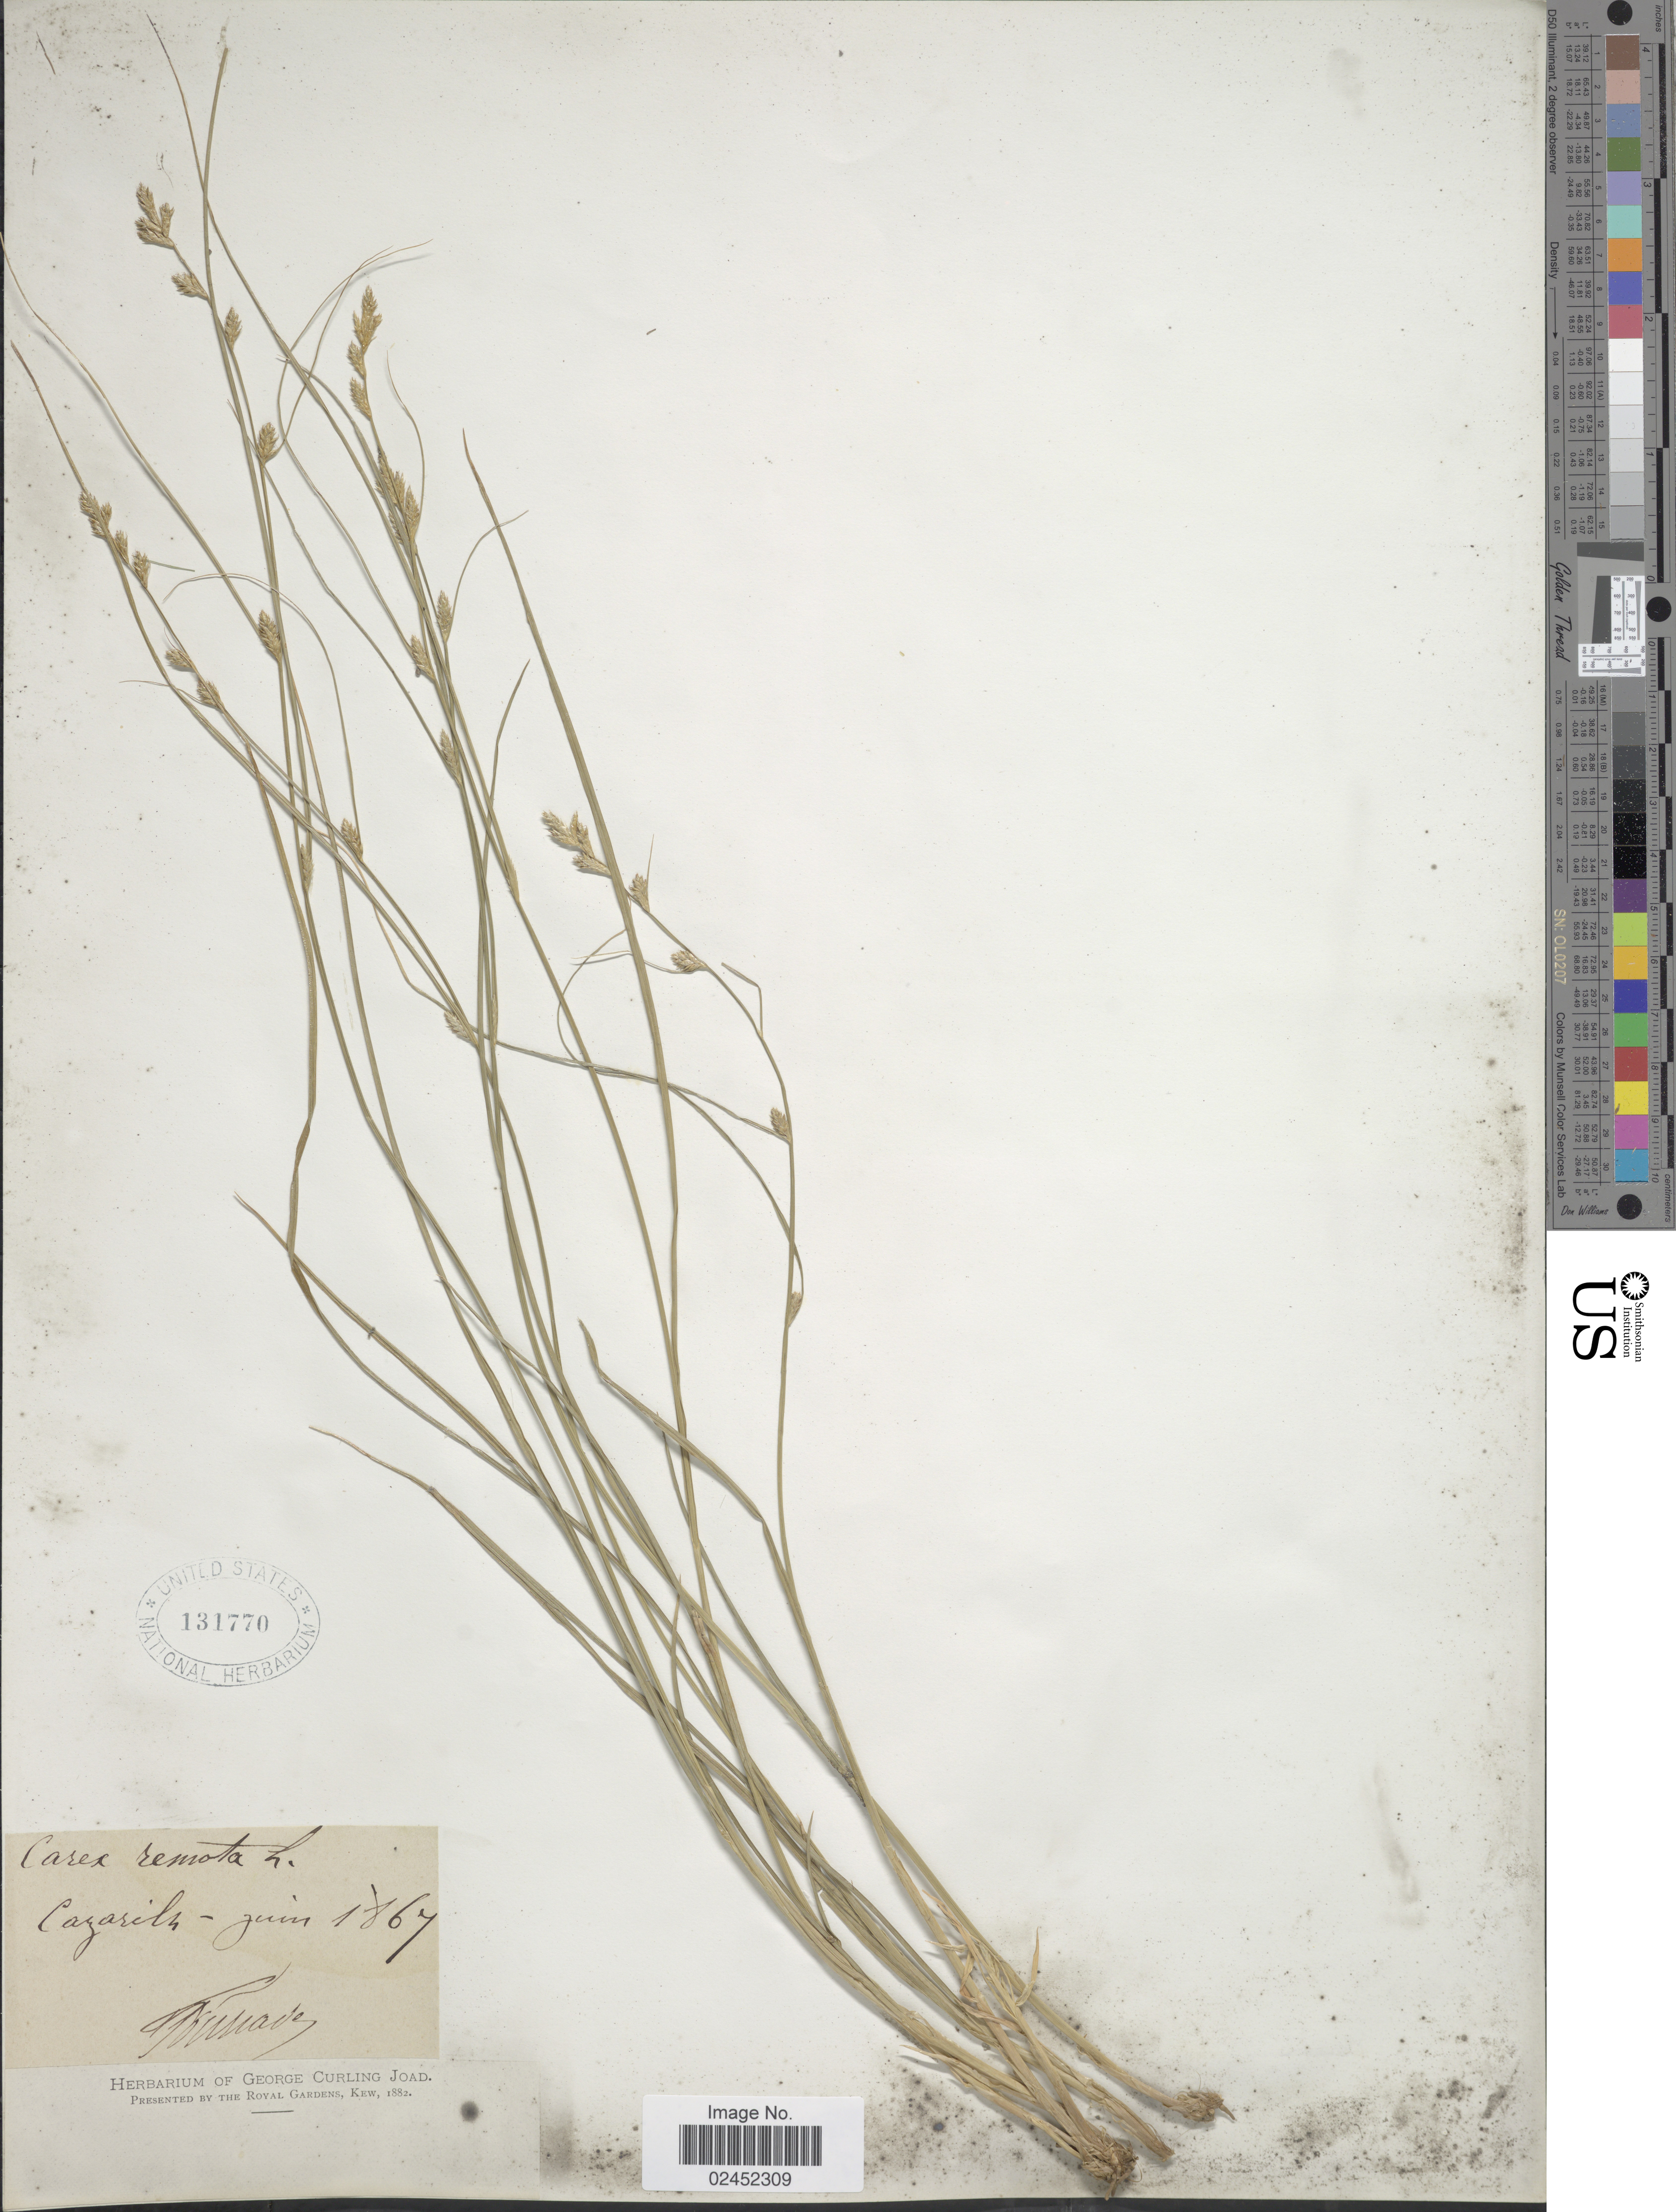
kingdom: Plantae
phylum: Tracheophyta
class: Liliopsida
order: Poales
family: Cyperaceae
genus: Carex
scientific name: Carex remota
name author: L.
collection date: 1867-06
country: France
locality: Cazarilh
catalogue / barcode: US 131770